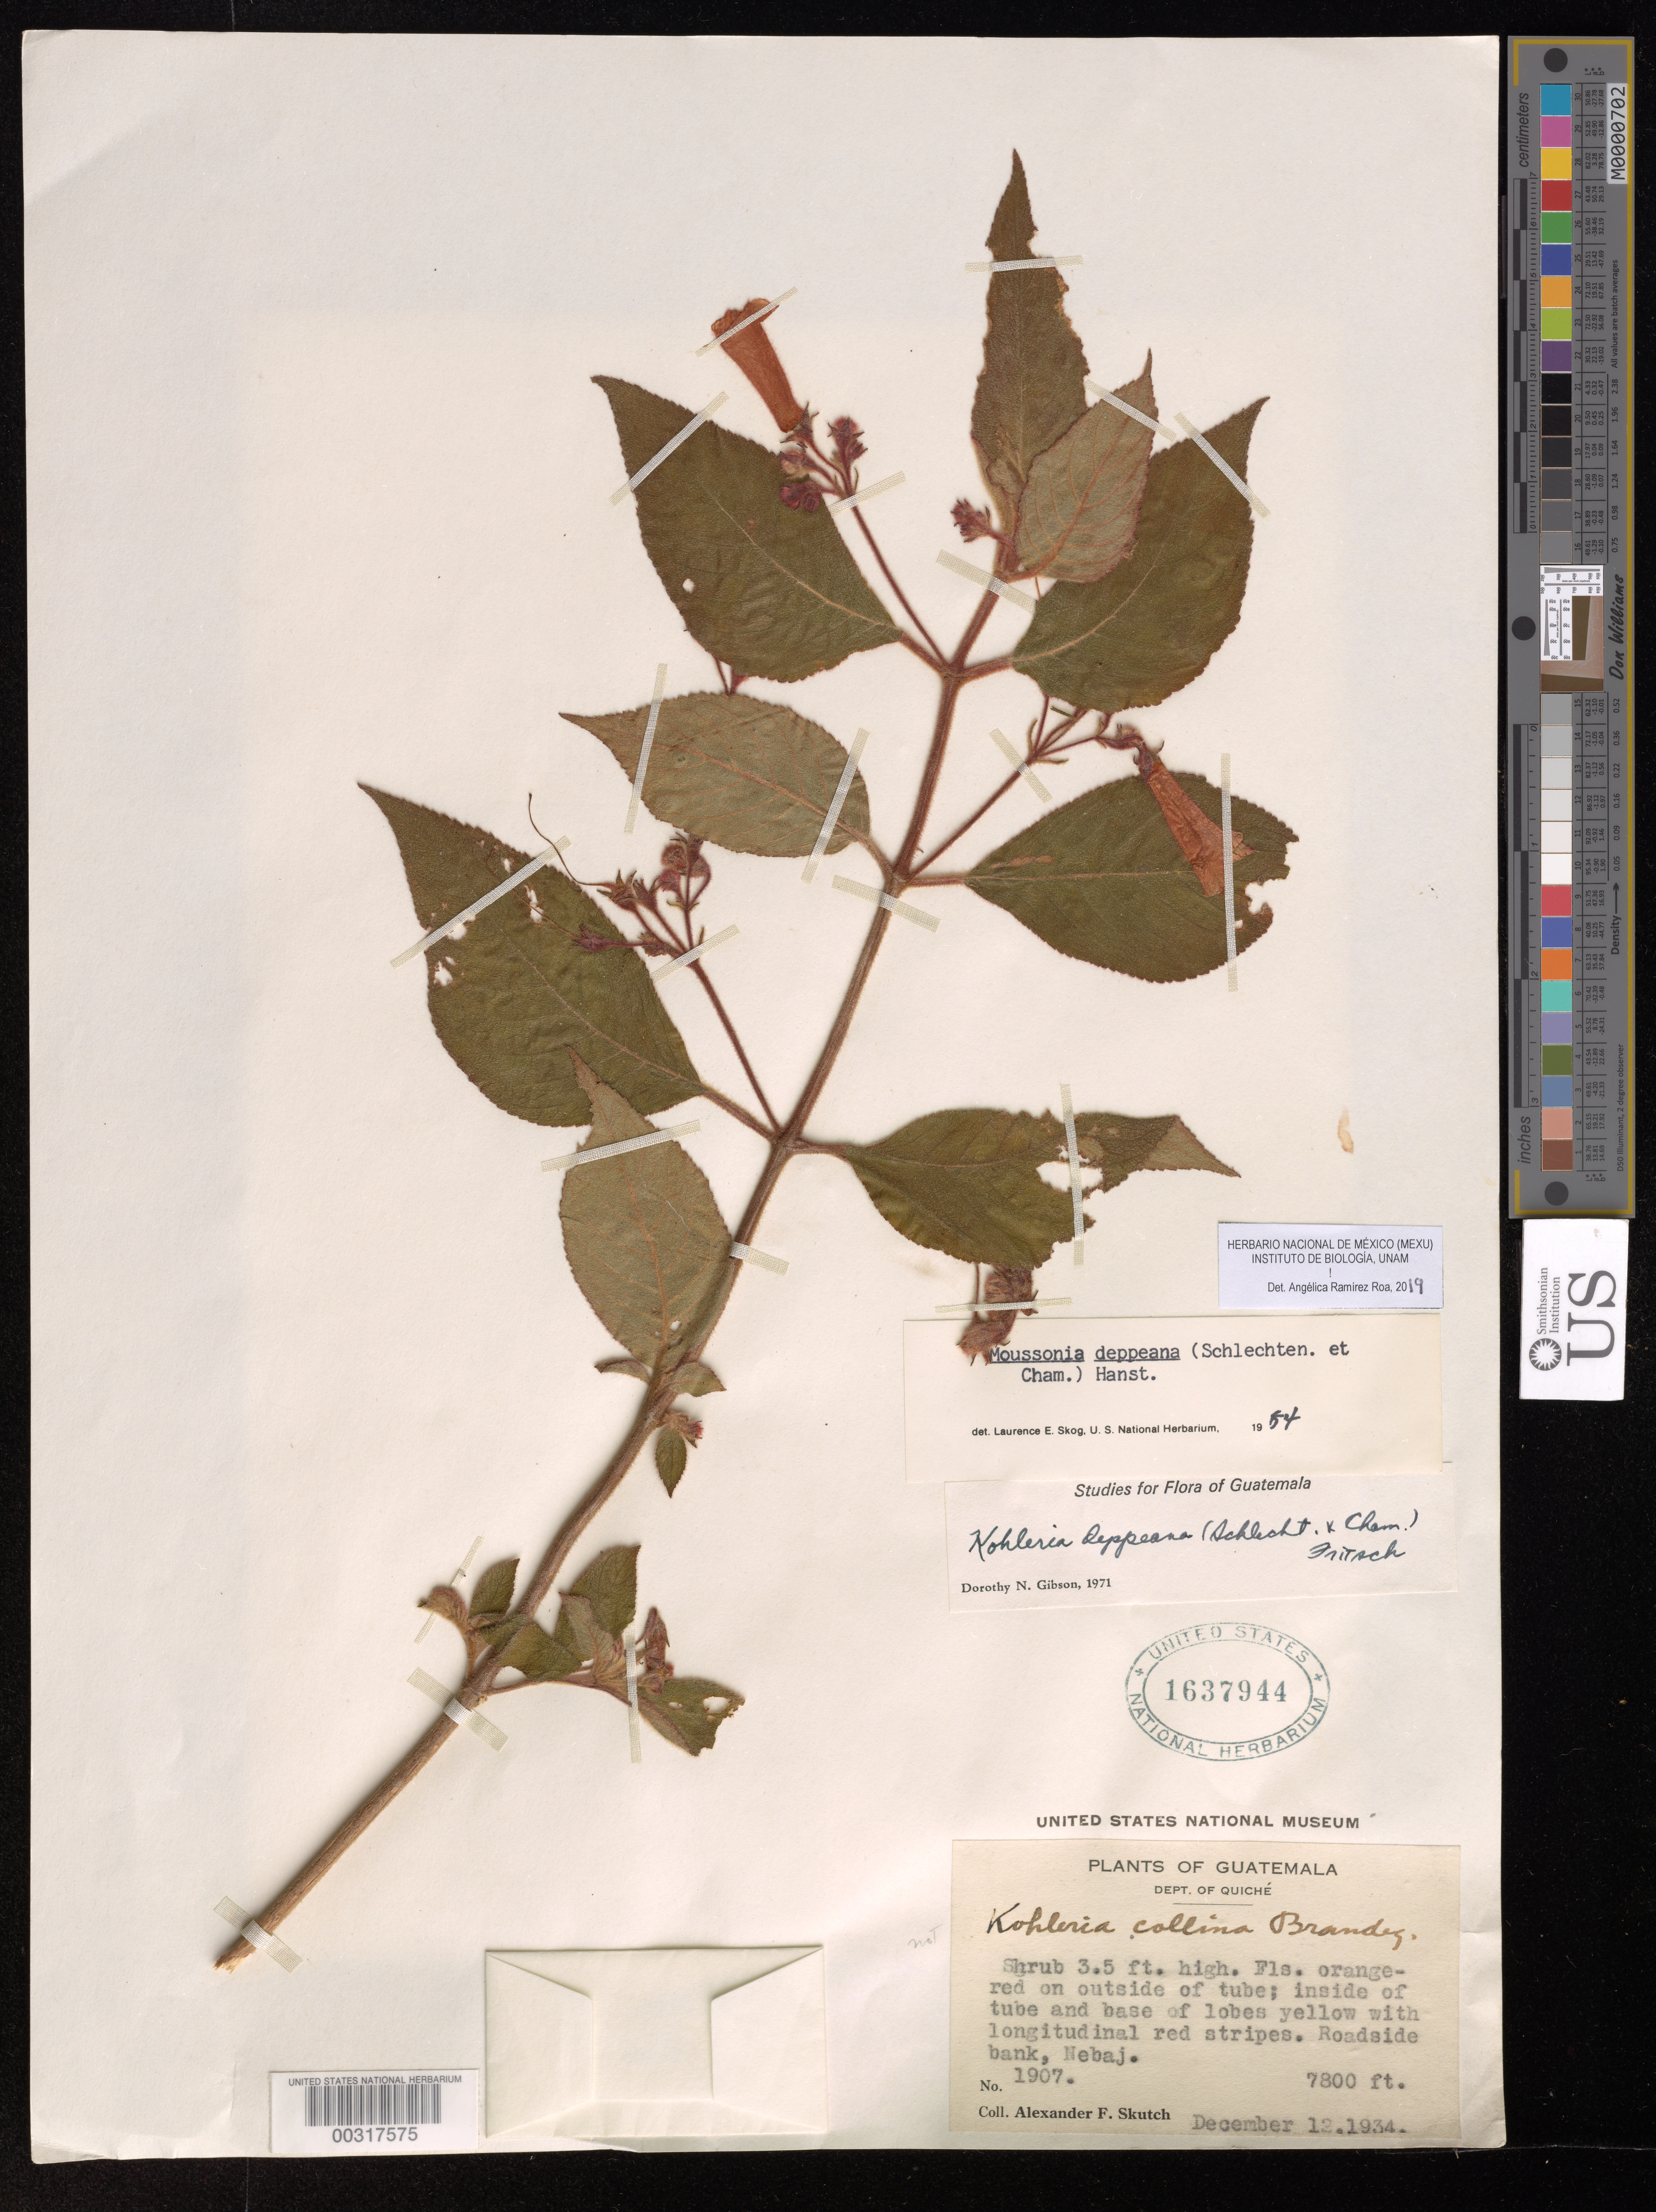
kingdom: Plantae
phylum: Tracheophyta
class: Magnoliopsida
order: Lamiales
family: Gesneriaceae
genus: Moussonia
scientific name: Moussonia deppeana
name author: (Schltdl. & Cham.) Klotzsch ex Hanst.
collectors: A. F. Skutch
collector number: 1907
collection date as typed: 12 Dec 1934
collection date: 1934-12-12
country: Guatemala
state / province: El Quiché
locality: Nebaj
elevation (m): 2377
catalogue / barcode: US 1637944